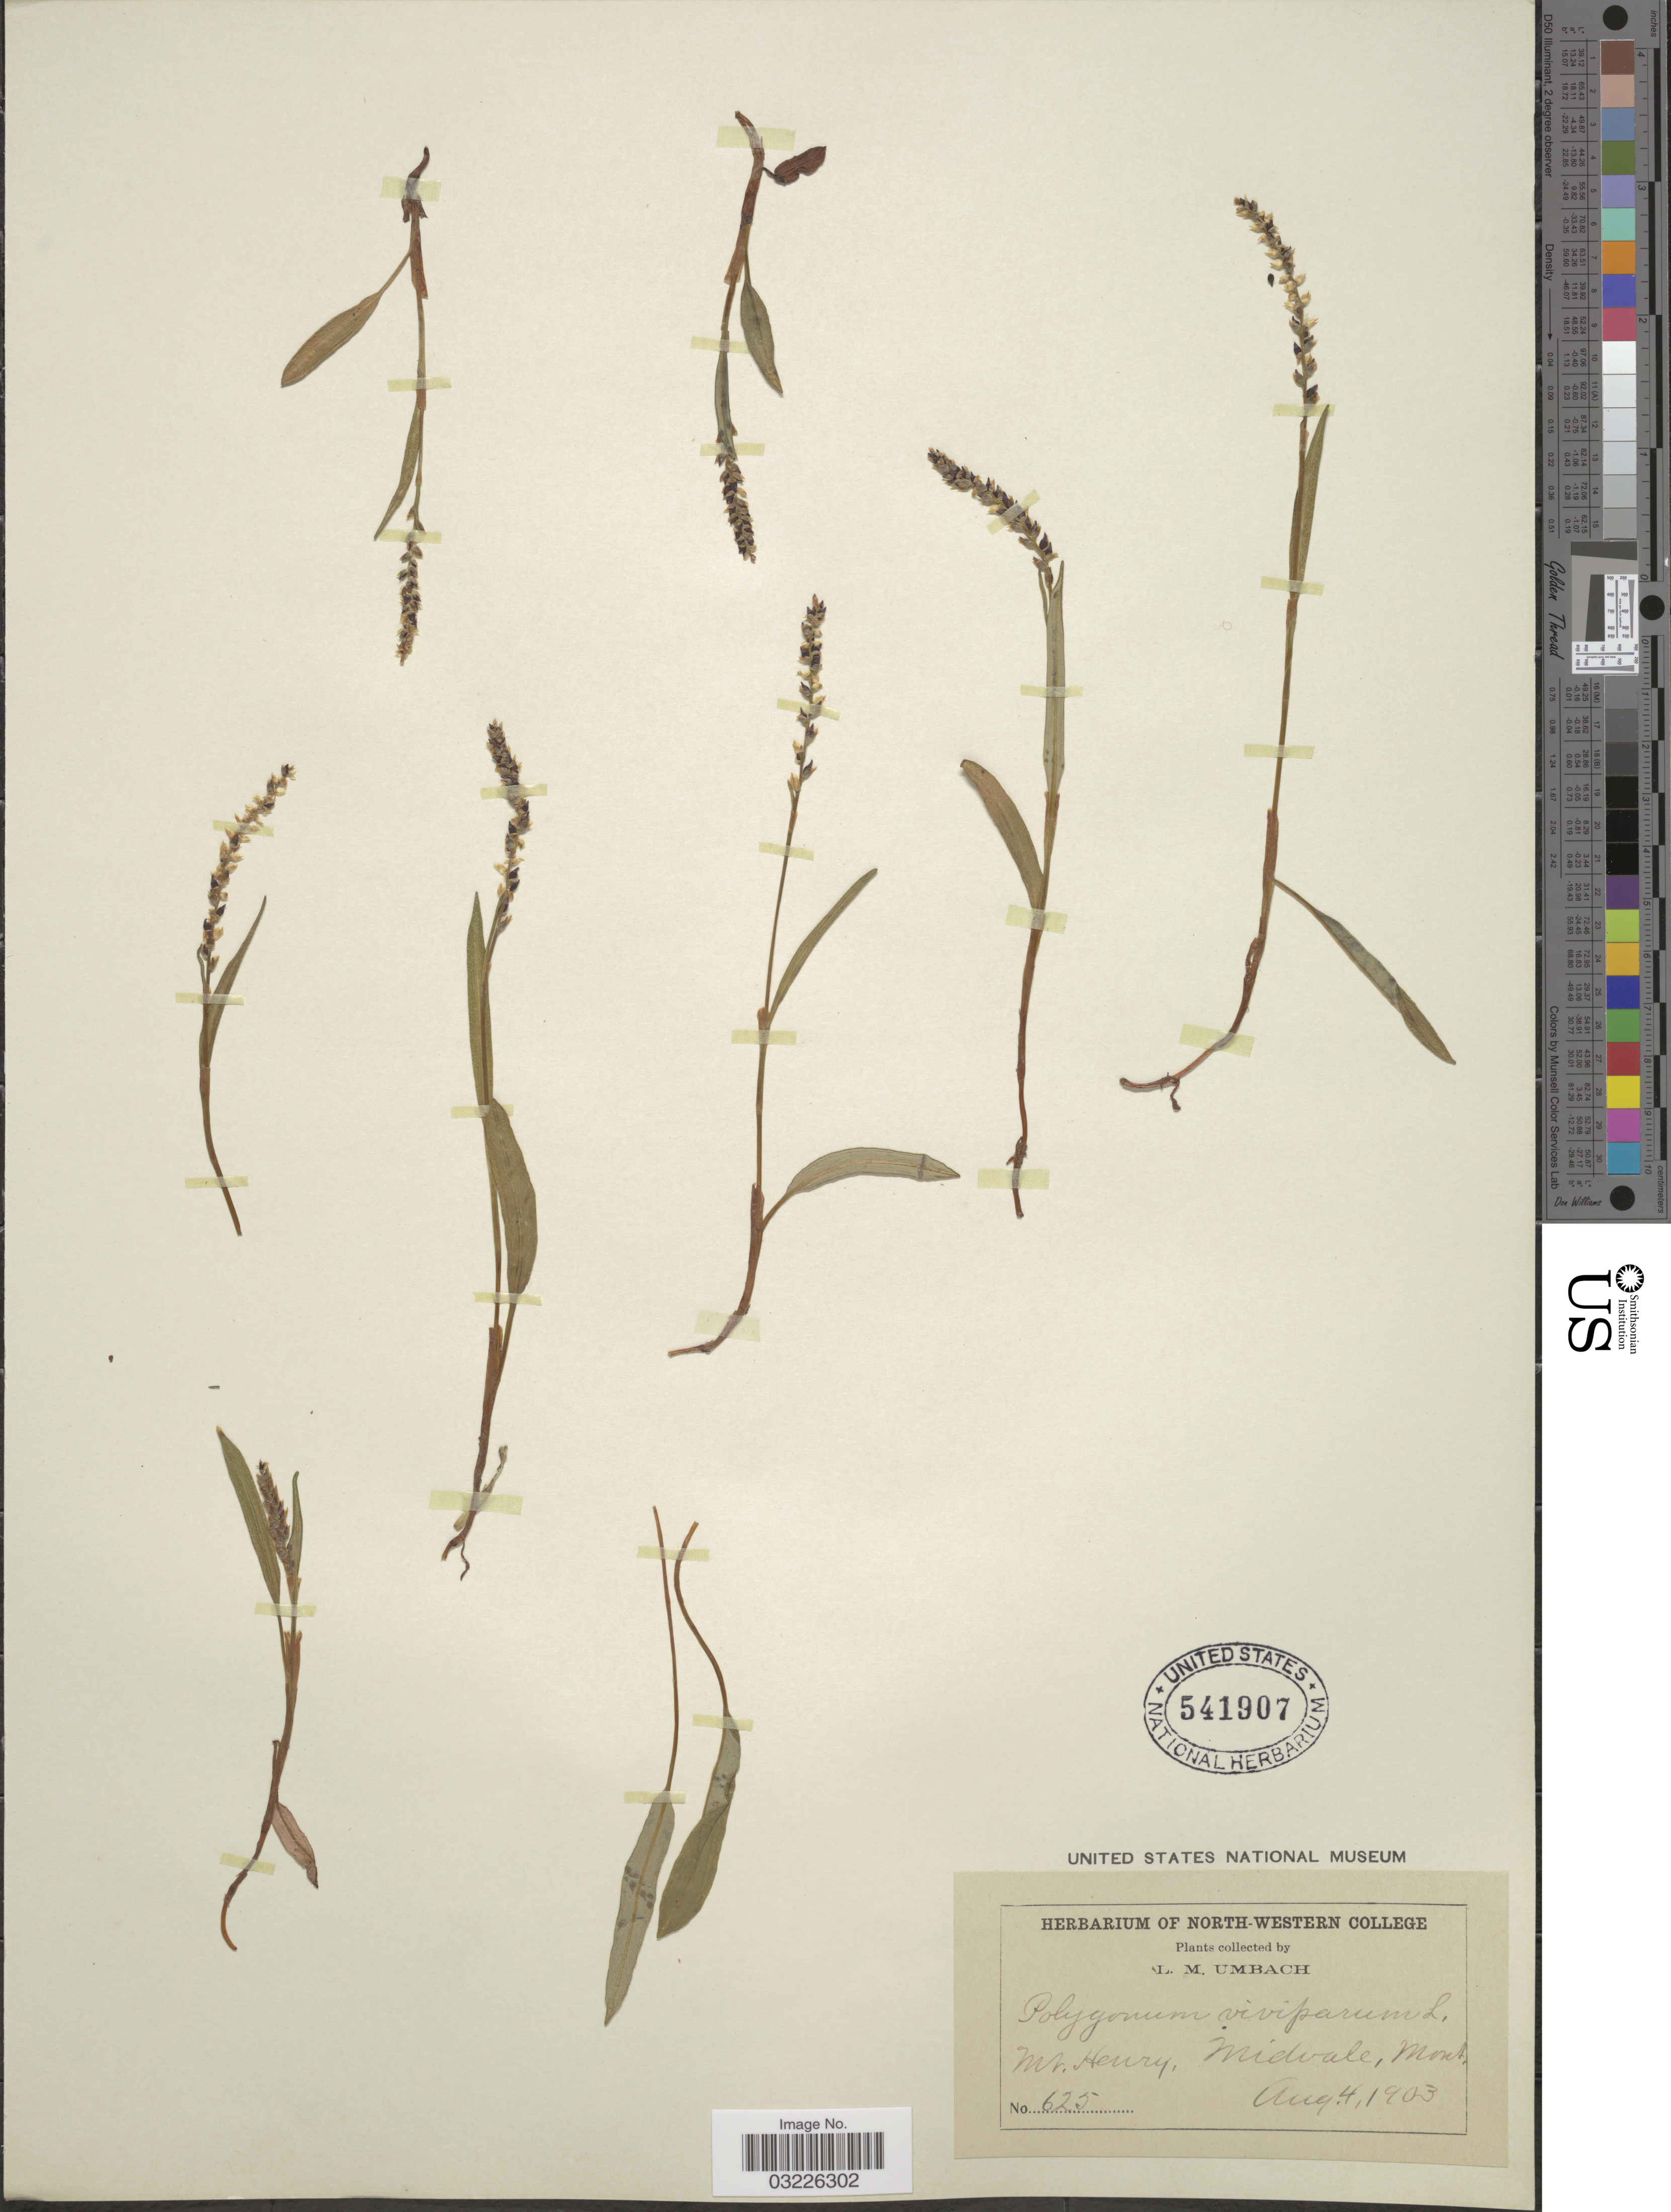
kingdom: Plantae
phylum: Tracheophyta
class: Magnoliopsida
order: Caryophyllales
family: Polygonaceae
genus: Bistorta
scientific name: Bistorta vivipara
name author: (L.) Delarbre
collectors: L. M. Umbach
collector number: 625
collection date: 1903-08-04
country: United States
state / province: Montana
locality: Mt. Henry, Midvale.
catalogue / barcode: US 541907